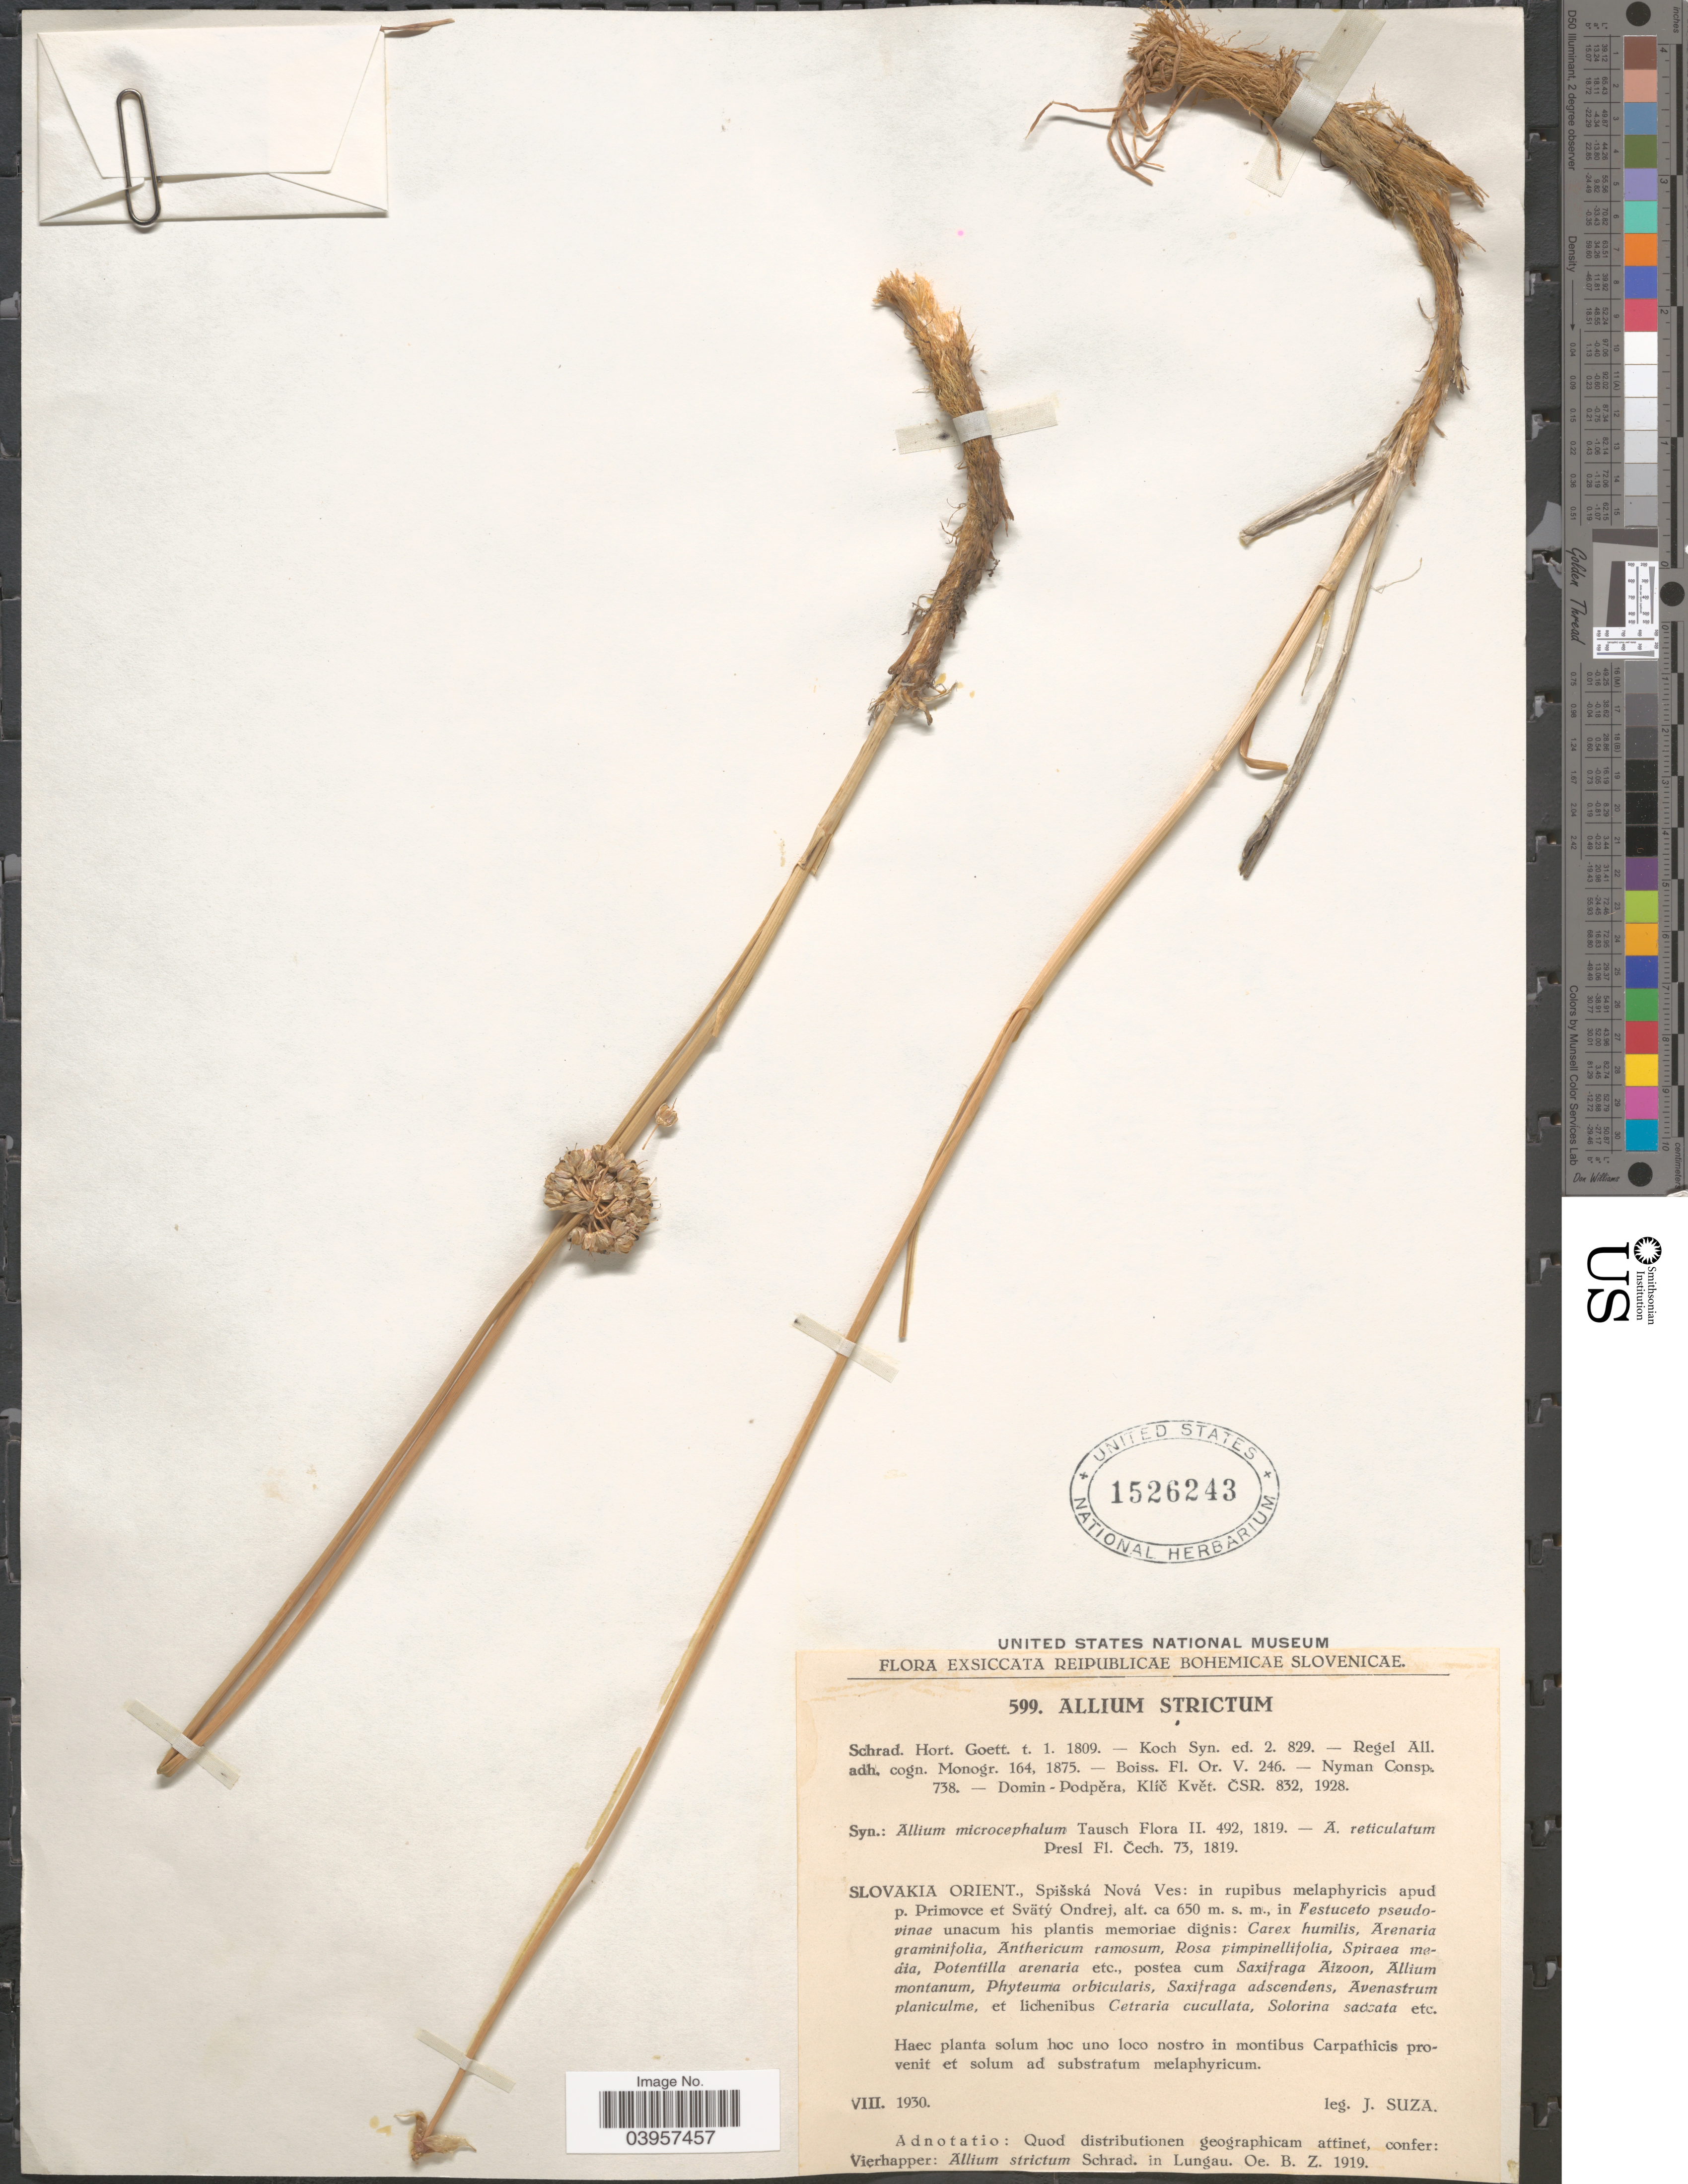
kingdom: Plantae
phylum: Tracheophyta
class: Liliopsida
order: Asparagales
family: Amaryllidaceae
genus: Allium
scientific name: Allium strictum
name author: Schrad.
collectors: J. Suza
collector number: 599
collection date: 1930-08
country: Slovakia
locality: Reipublicae Bohemicae Slovenicae. Slovakia Orient., Spišská Nová Ves: in rupibus melaphyricis apud p. Primovce et Svätý Ondrej.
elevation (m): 650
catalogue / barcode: US 1526243